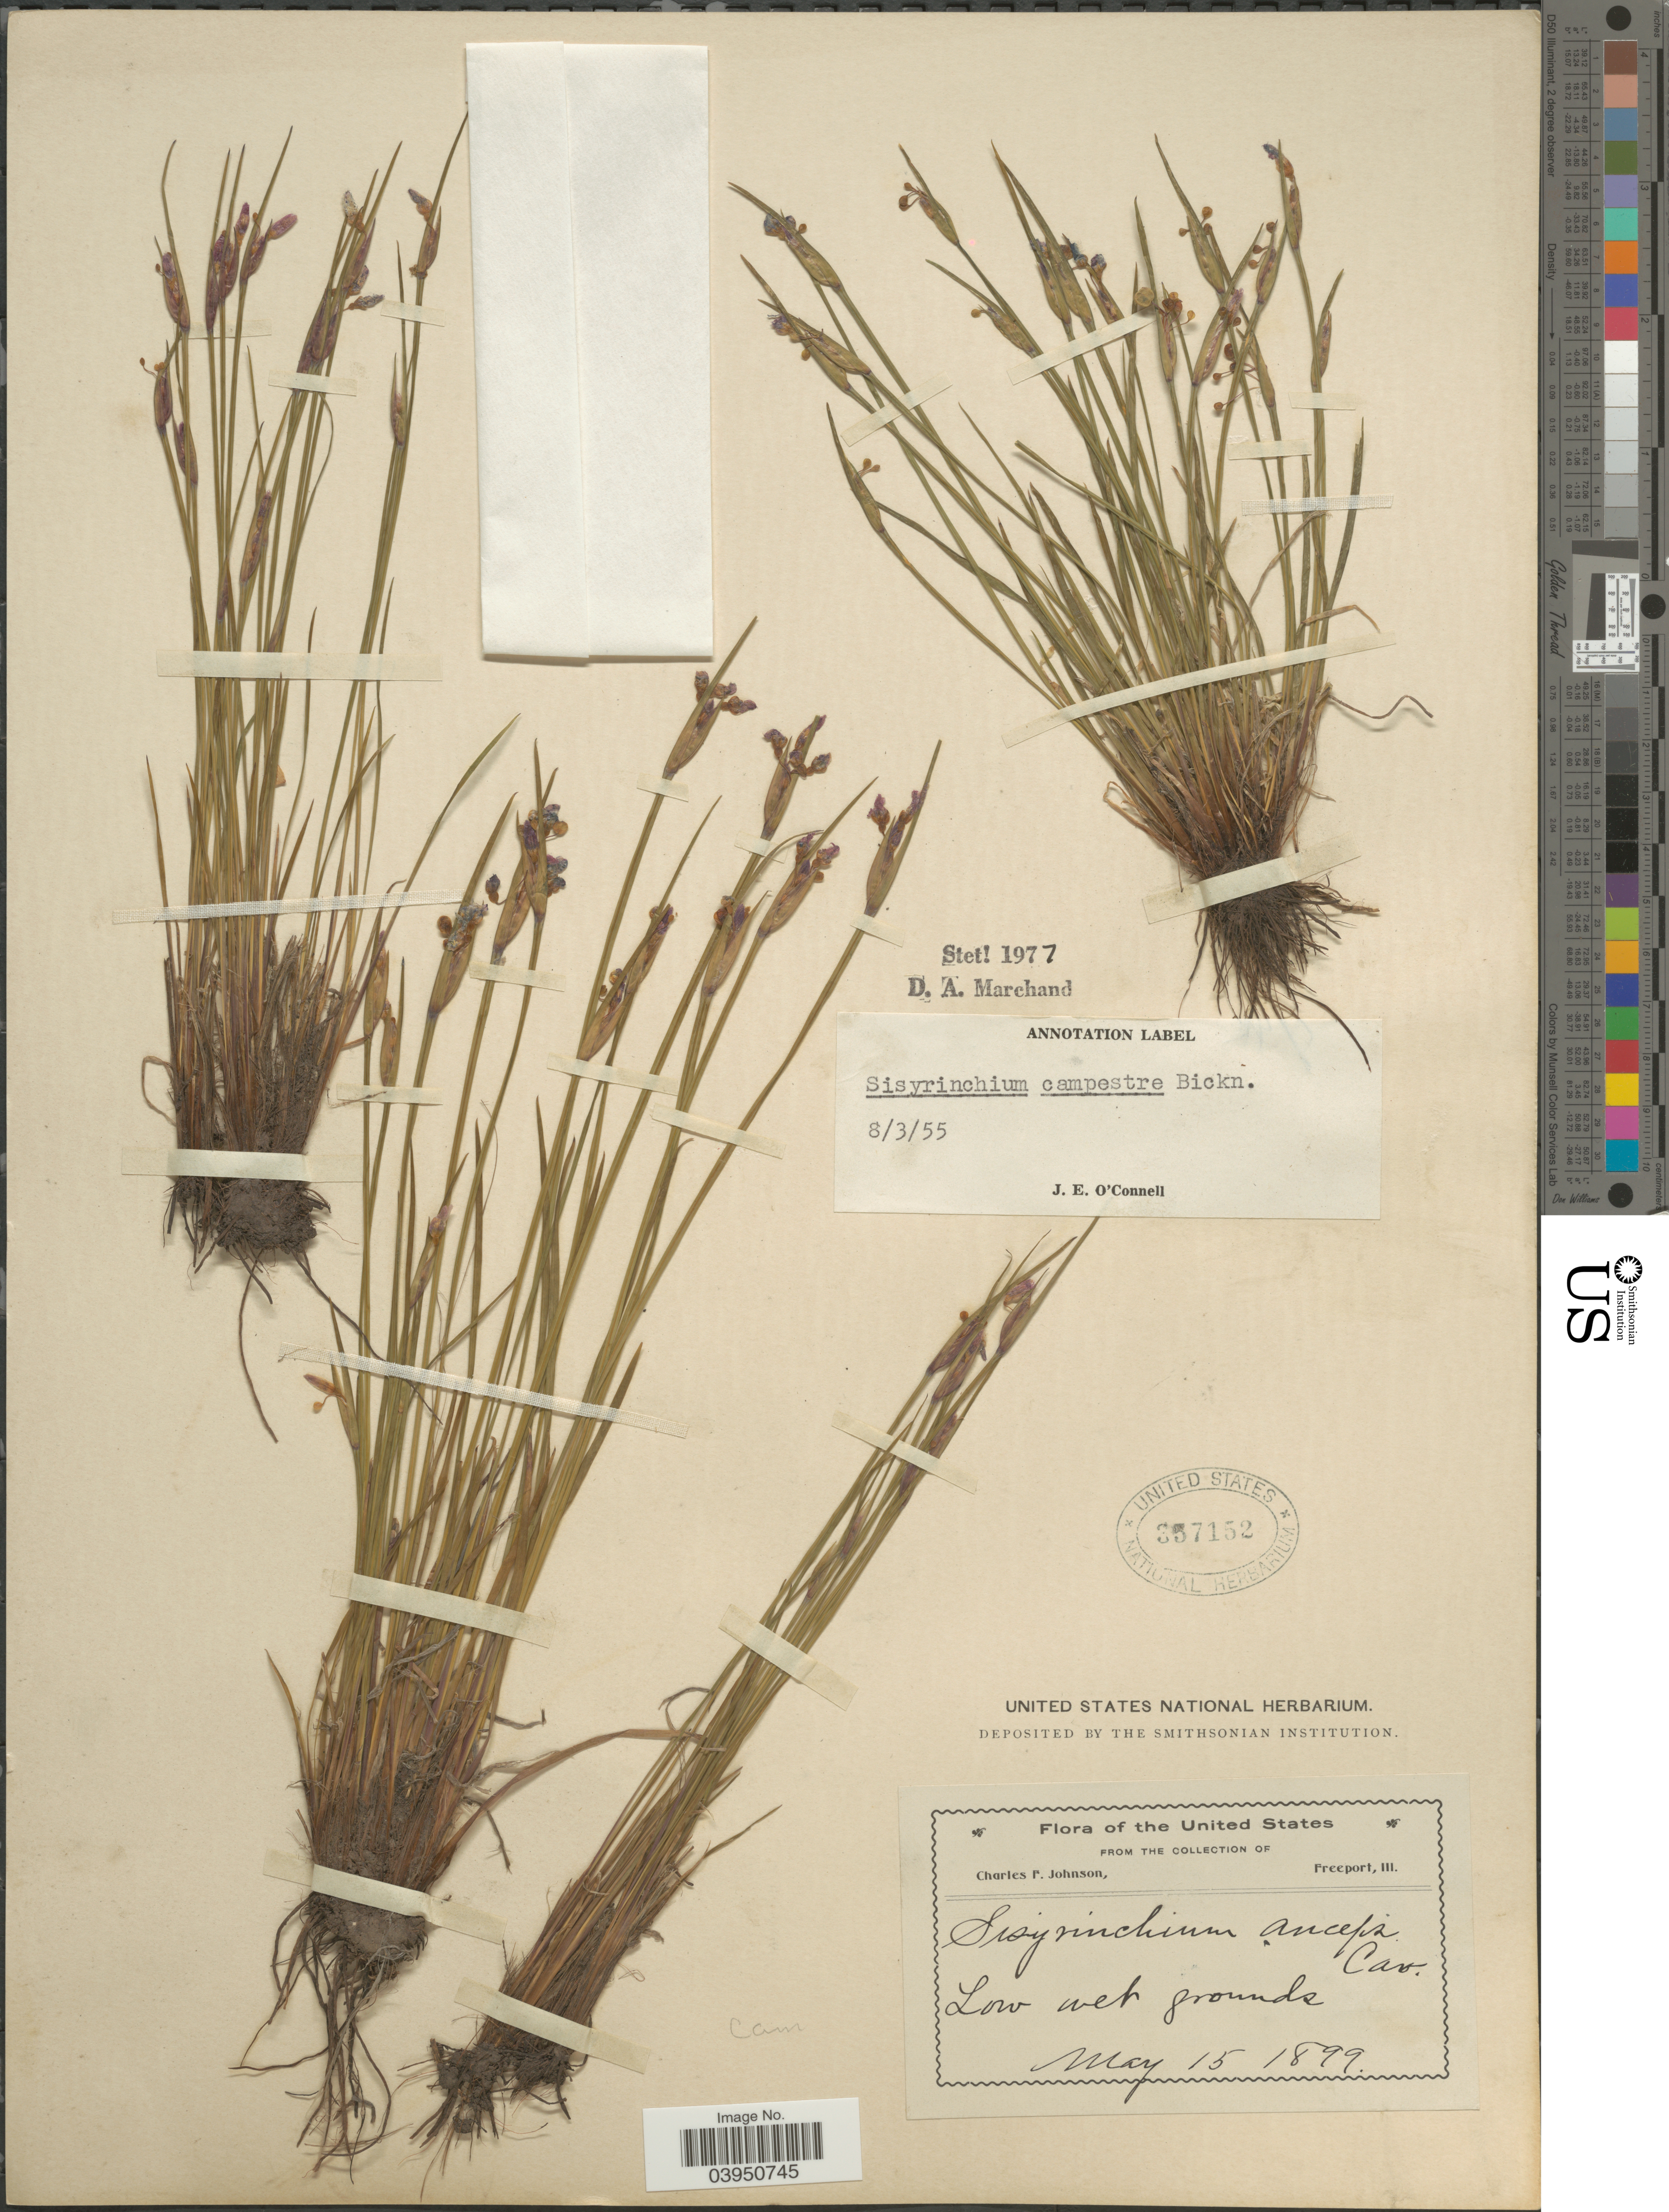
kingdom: Plantae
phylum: Tracheophyta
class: Liliopsida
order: Asparagales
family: Iridaceae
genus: Sisyrinchium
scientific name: Sisyrinchium campestre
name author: E.P. Bicknell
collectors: C. F. Johnson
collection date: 1899-05-15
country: United States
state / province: Illinois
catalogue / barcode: US 357152